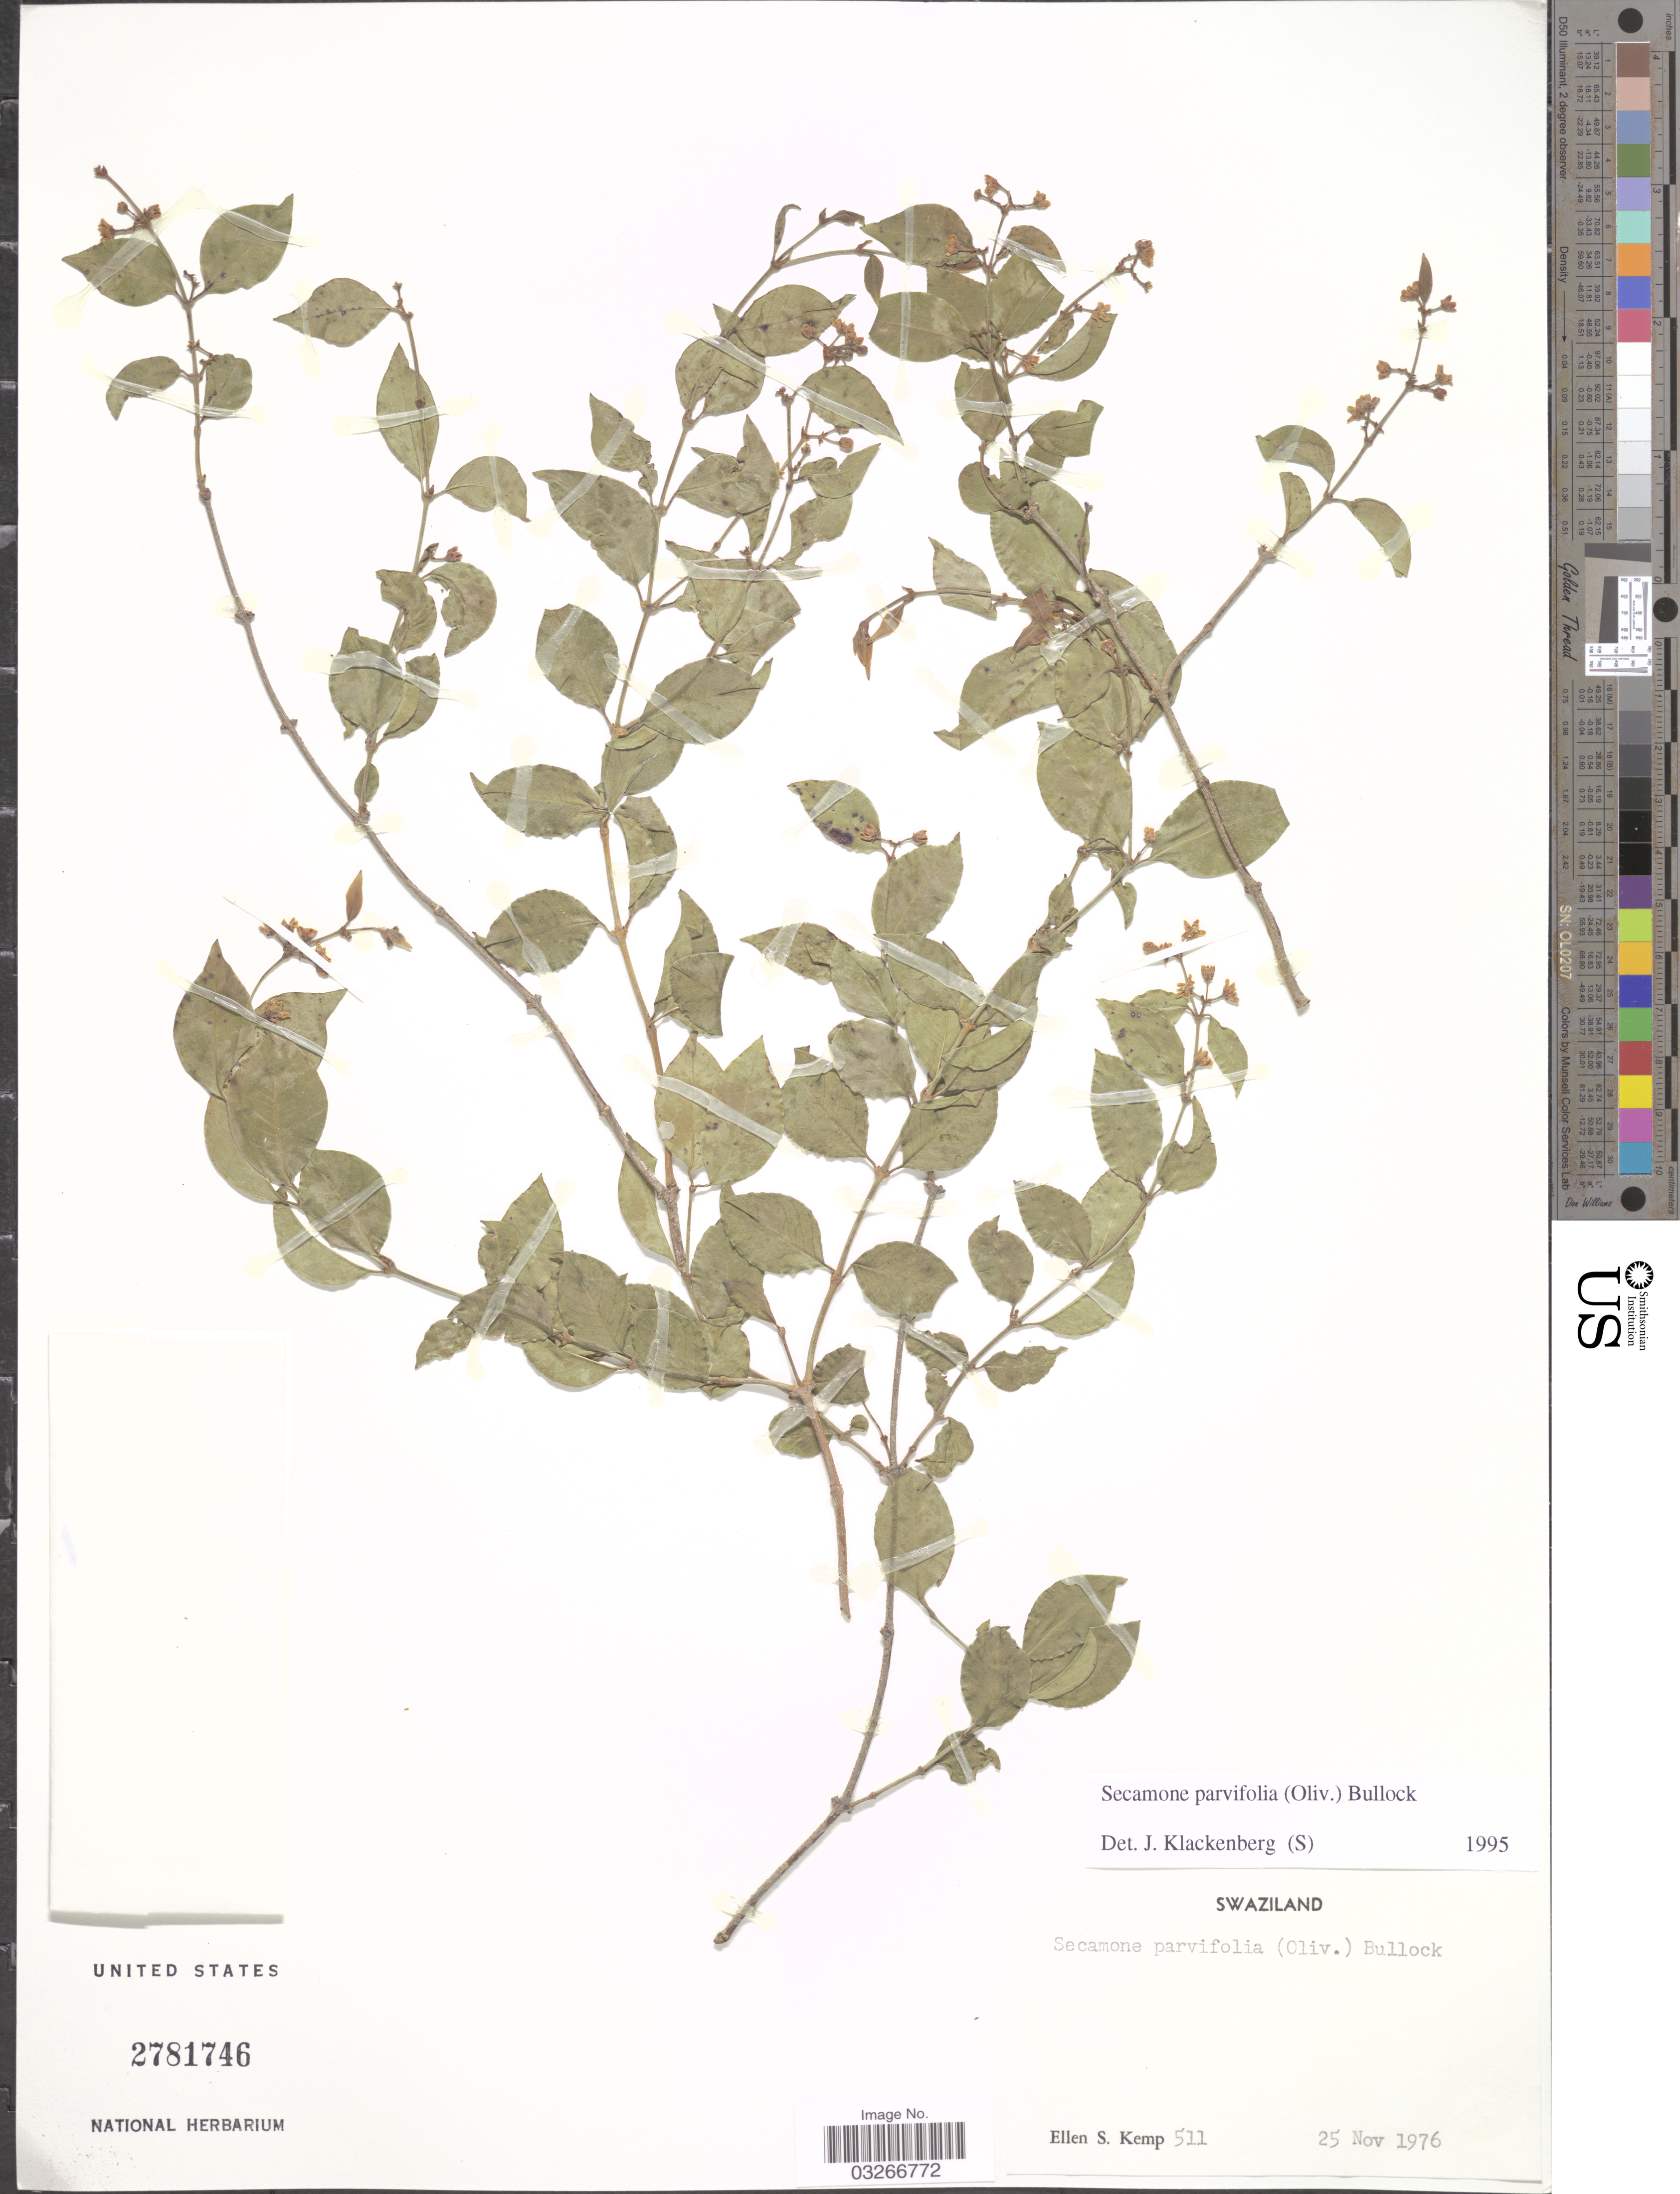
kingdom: Plantae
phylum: Tracheophyta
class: Magnoliopsida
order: Gentianales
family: Apocynaceae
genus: Secamone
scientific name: Secamone parvifolia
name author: Bullock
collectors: E. S. Kemp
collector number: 511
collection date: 1976-11-25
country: Eswatini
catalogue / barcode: US 2781746